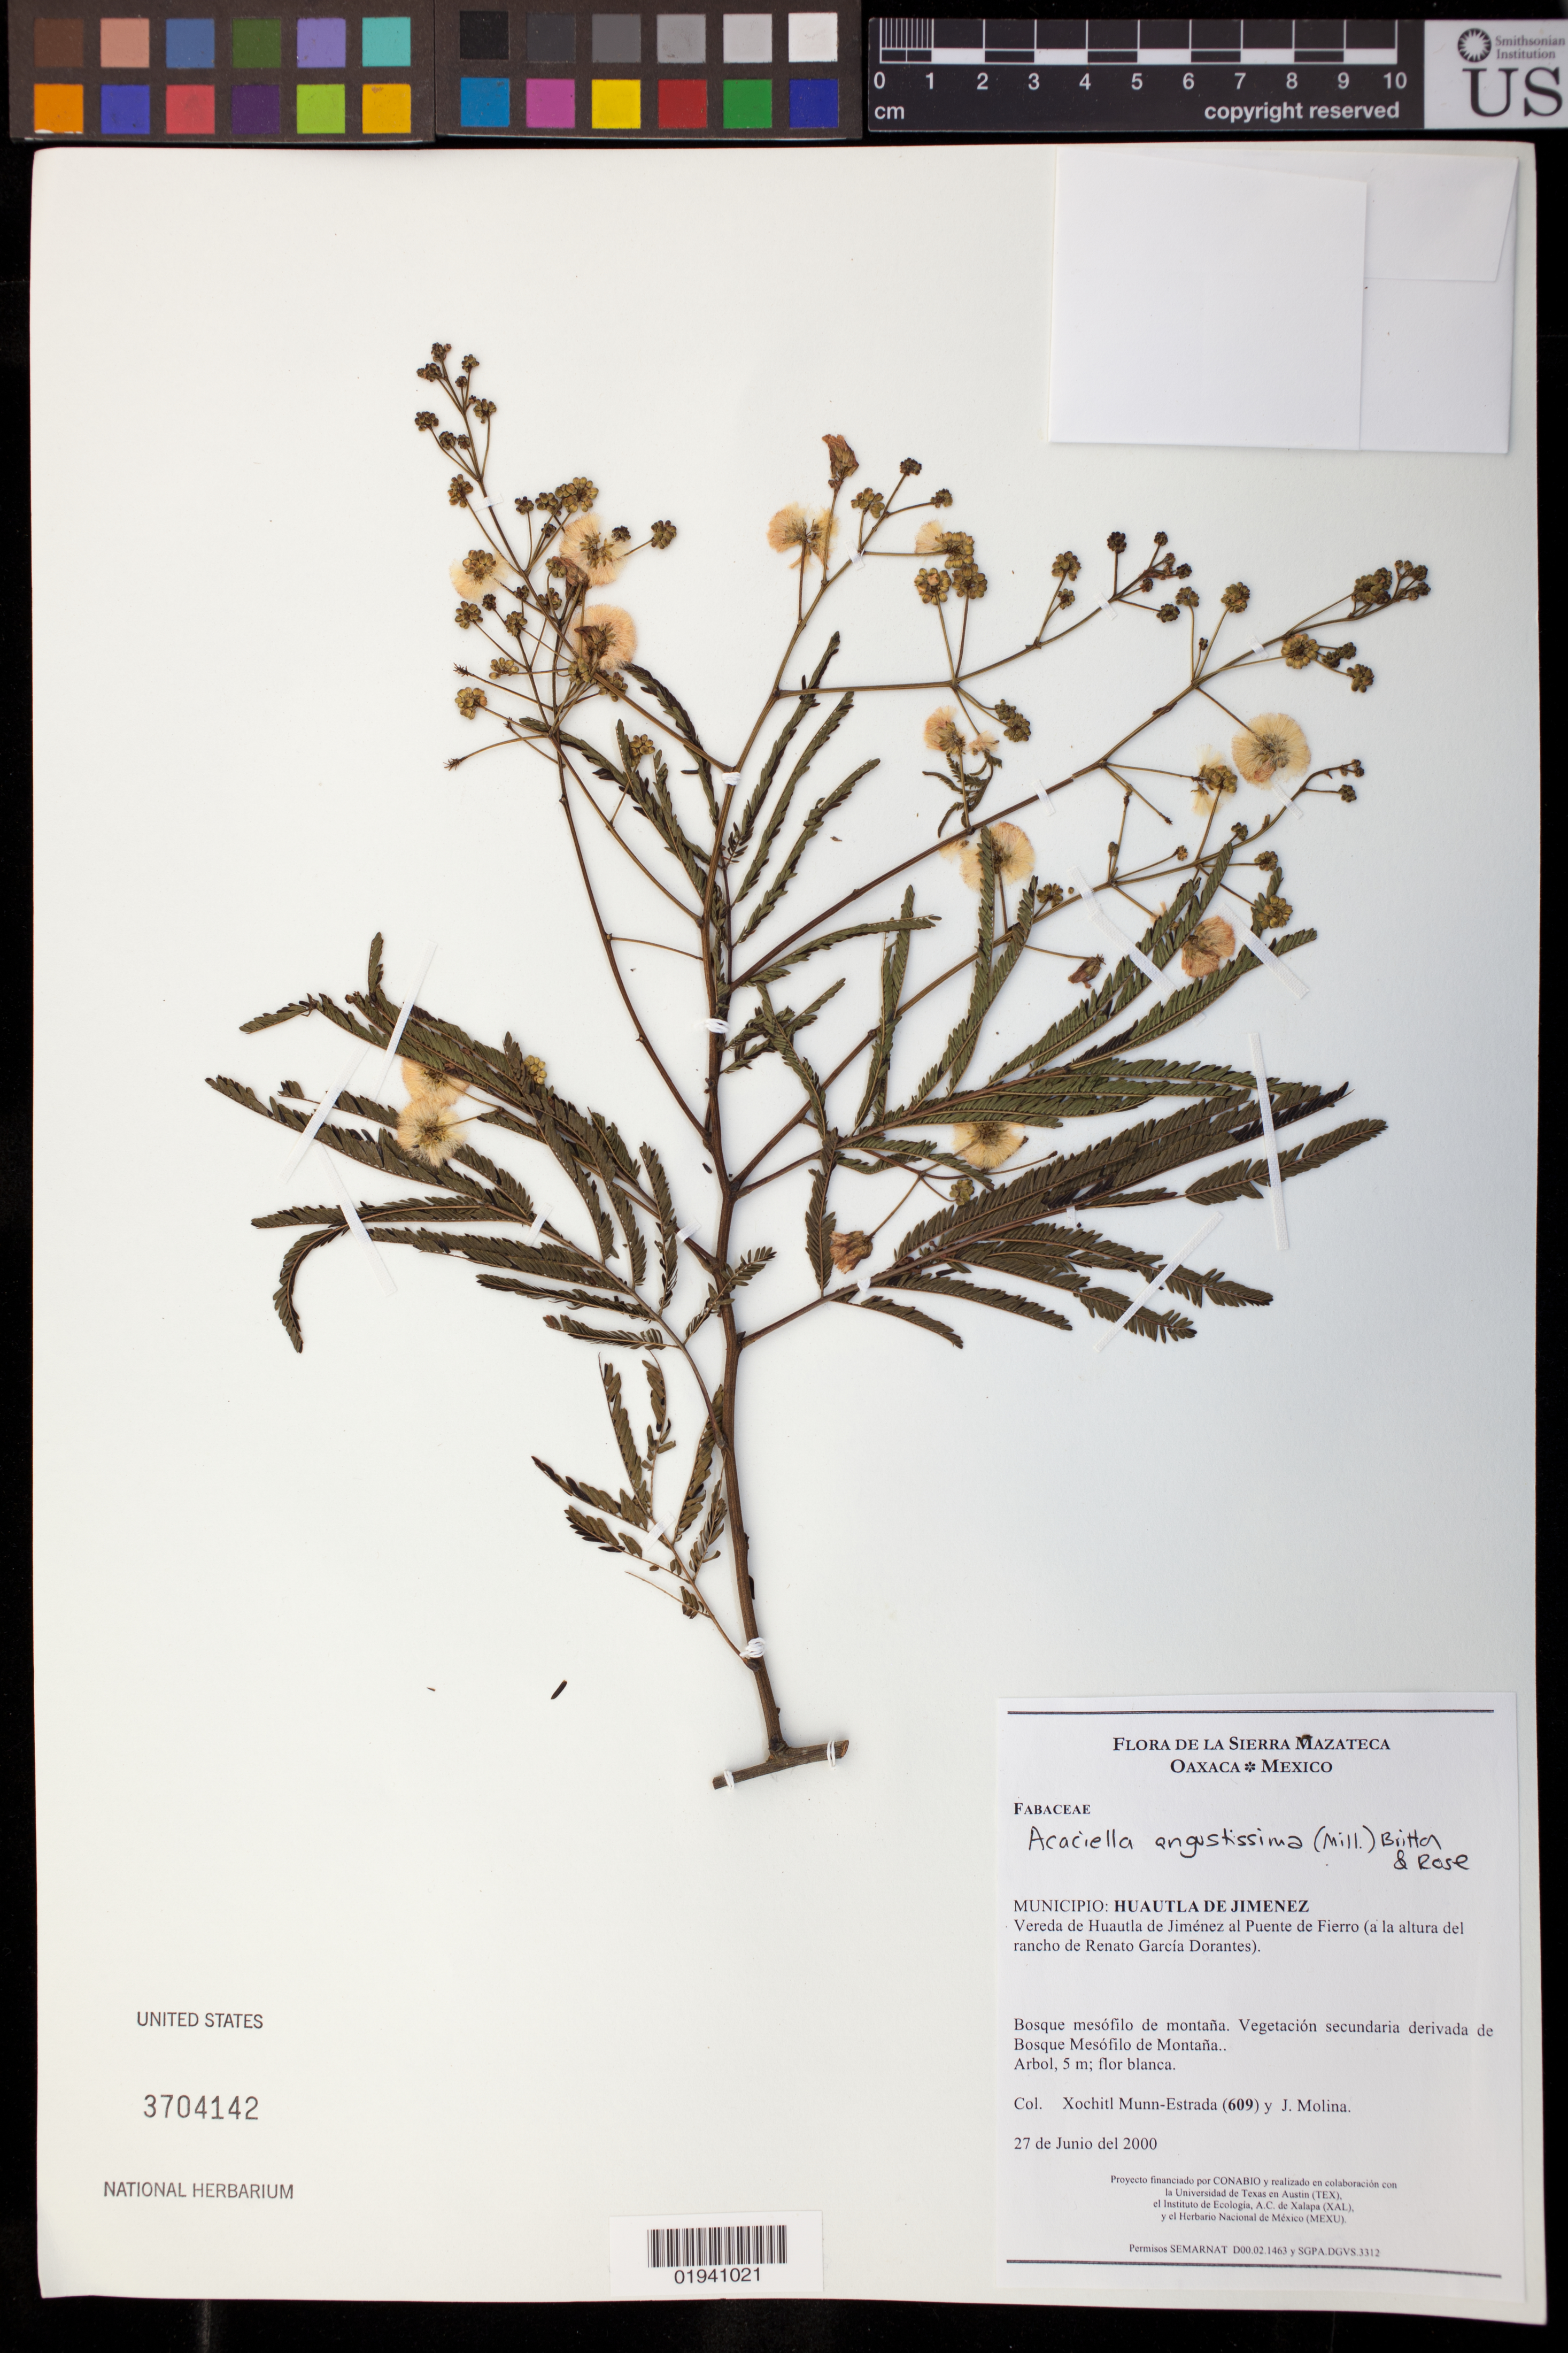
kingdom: Plantae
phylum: Tracheophyta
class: Magnoliopsida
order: Fabales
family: Fabaceae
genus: Acaciella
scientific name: Acaciella angustissima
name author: (Mill.) Britton & Rose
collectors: X. Munn-Estrada & J. Molina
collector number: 609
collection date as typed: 27 de junio del 2000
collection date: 2000-06-27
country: Mexico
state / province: Oaxaca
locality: Huautla de Jimenez. Vereda de Huautla de Jimenez al Puente de Fierro (a la altura del rancho de Renato Garcia Dorantes)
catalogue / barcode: US 3704142